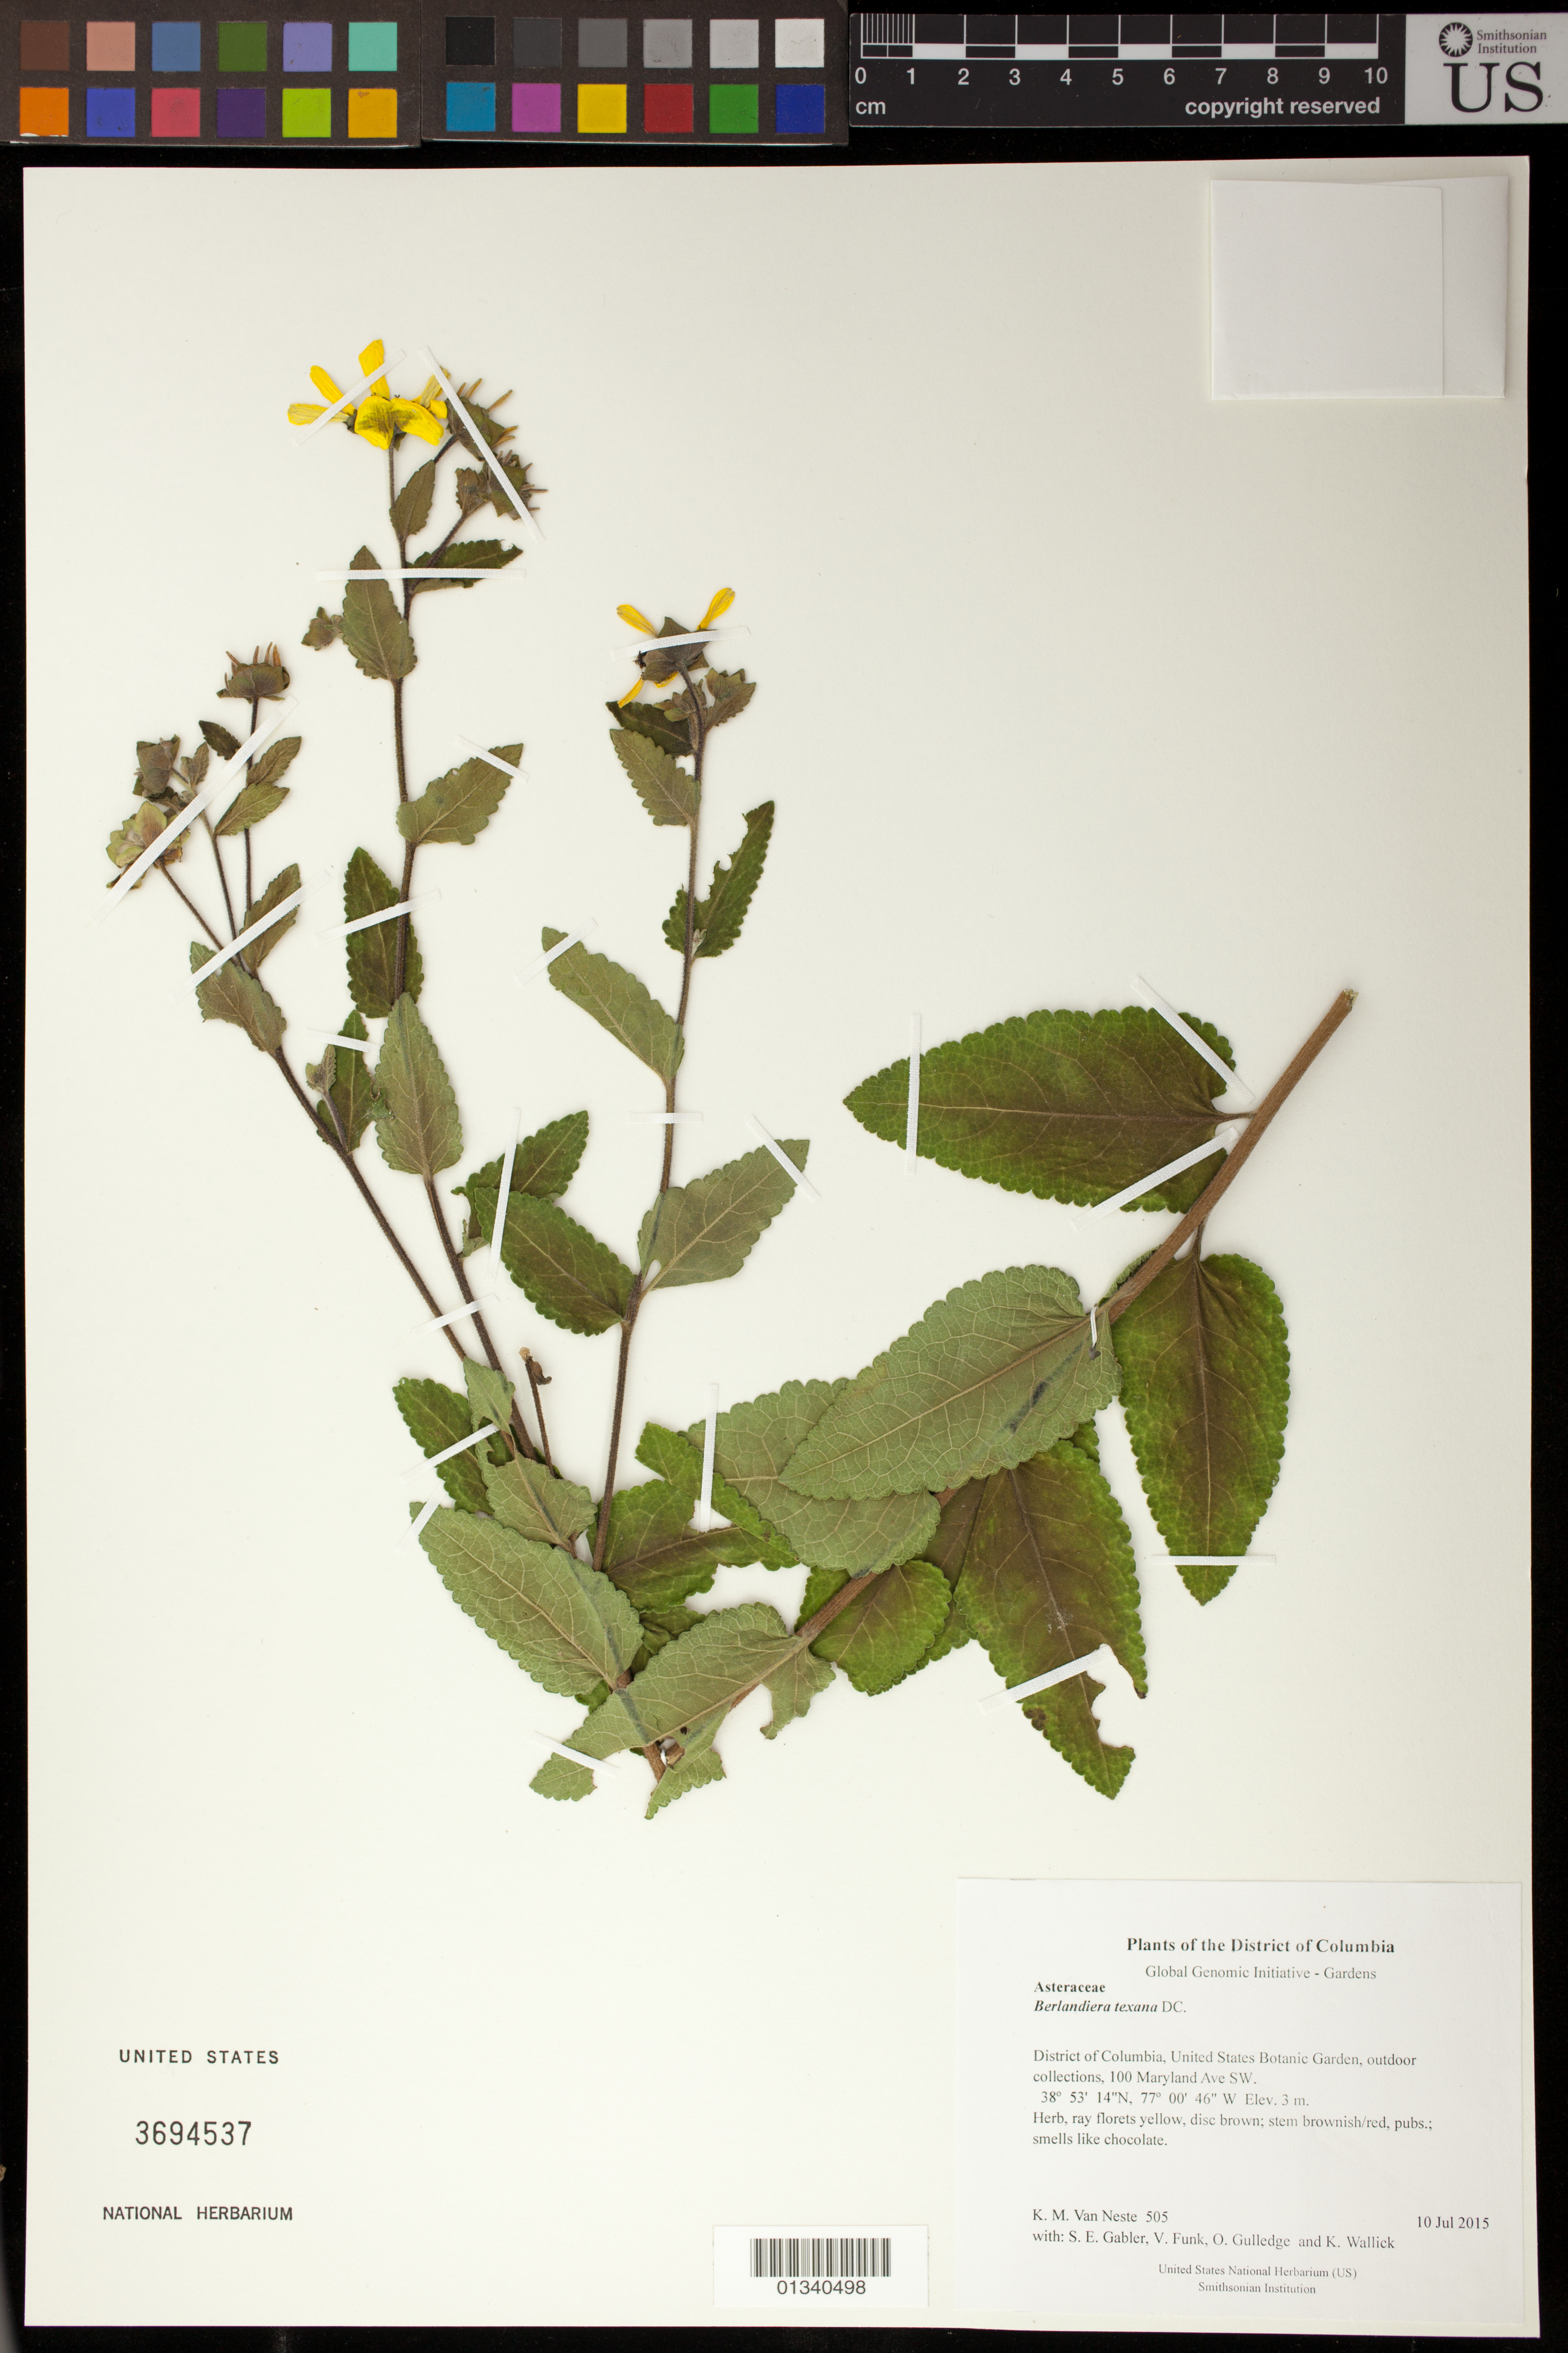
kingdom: Plantae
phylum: Tracheophyta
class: Magnoliopsida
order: Asterales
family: Asteraceae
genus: Berlandiera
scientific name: Berlandiera texana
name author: DC.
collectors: K. M. Van Neste, S. E. Gabler, V. Funk, O. Gulledge & K. Wallick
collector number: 505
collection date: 2015-07-10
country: United States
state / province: District of Columbia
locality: United States Botanic Garden, outdoor collections, 100 Maryland Ave SW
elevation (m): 3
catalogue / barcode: US 3694537